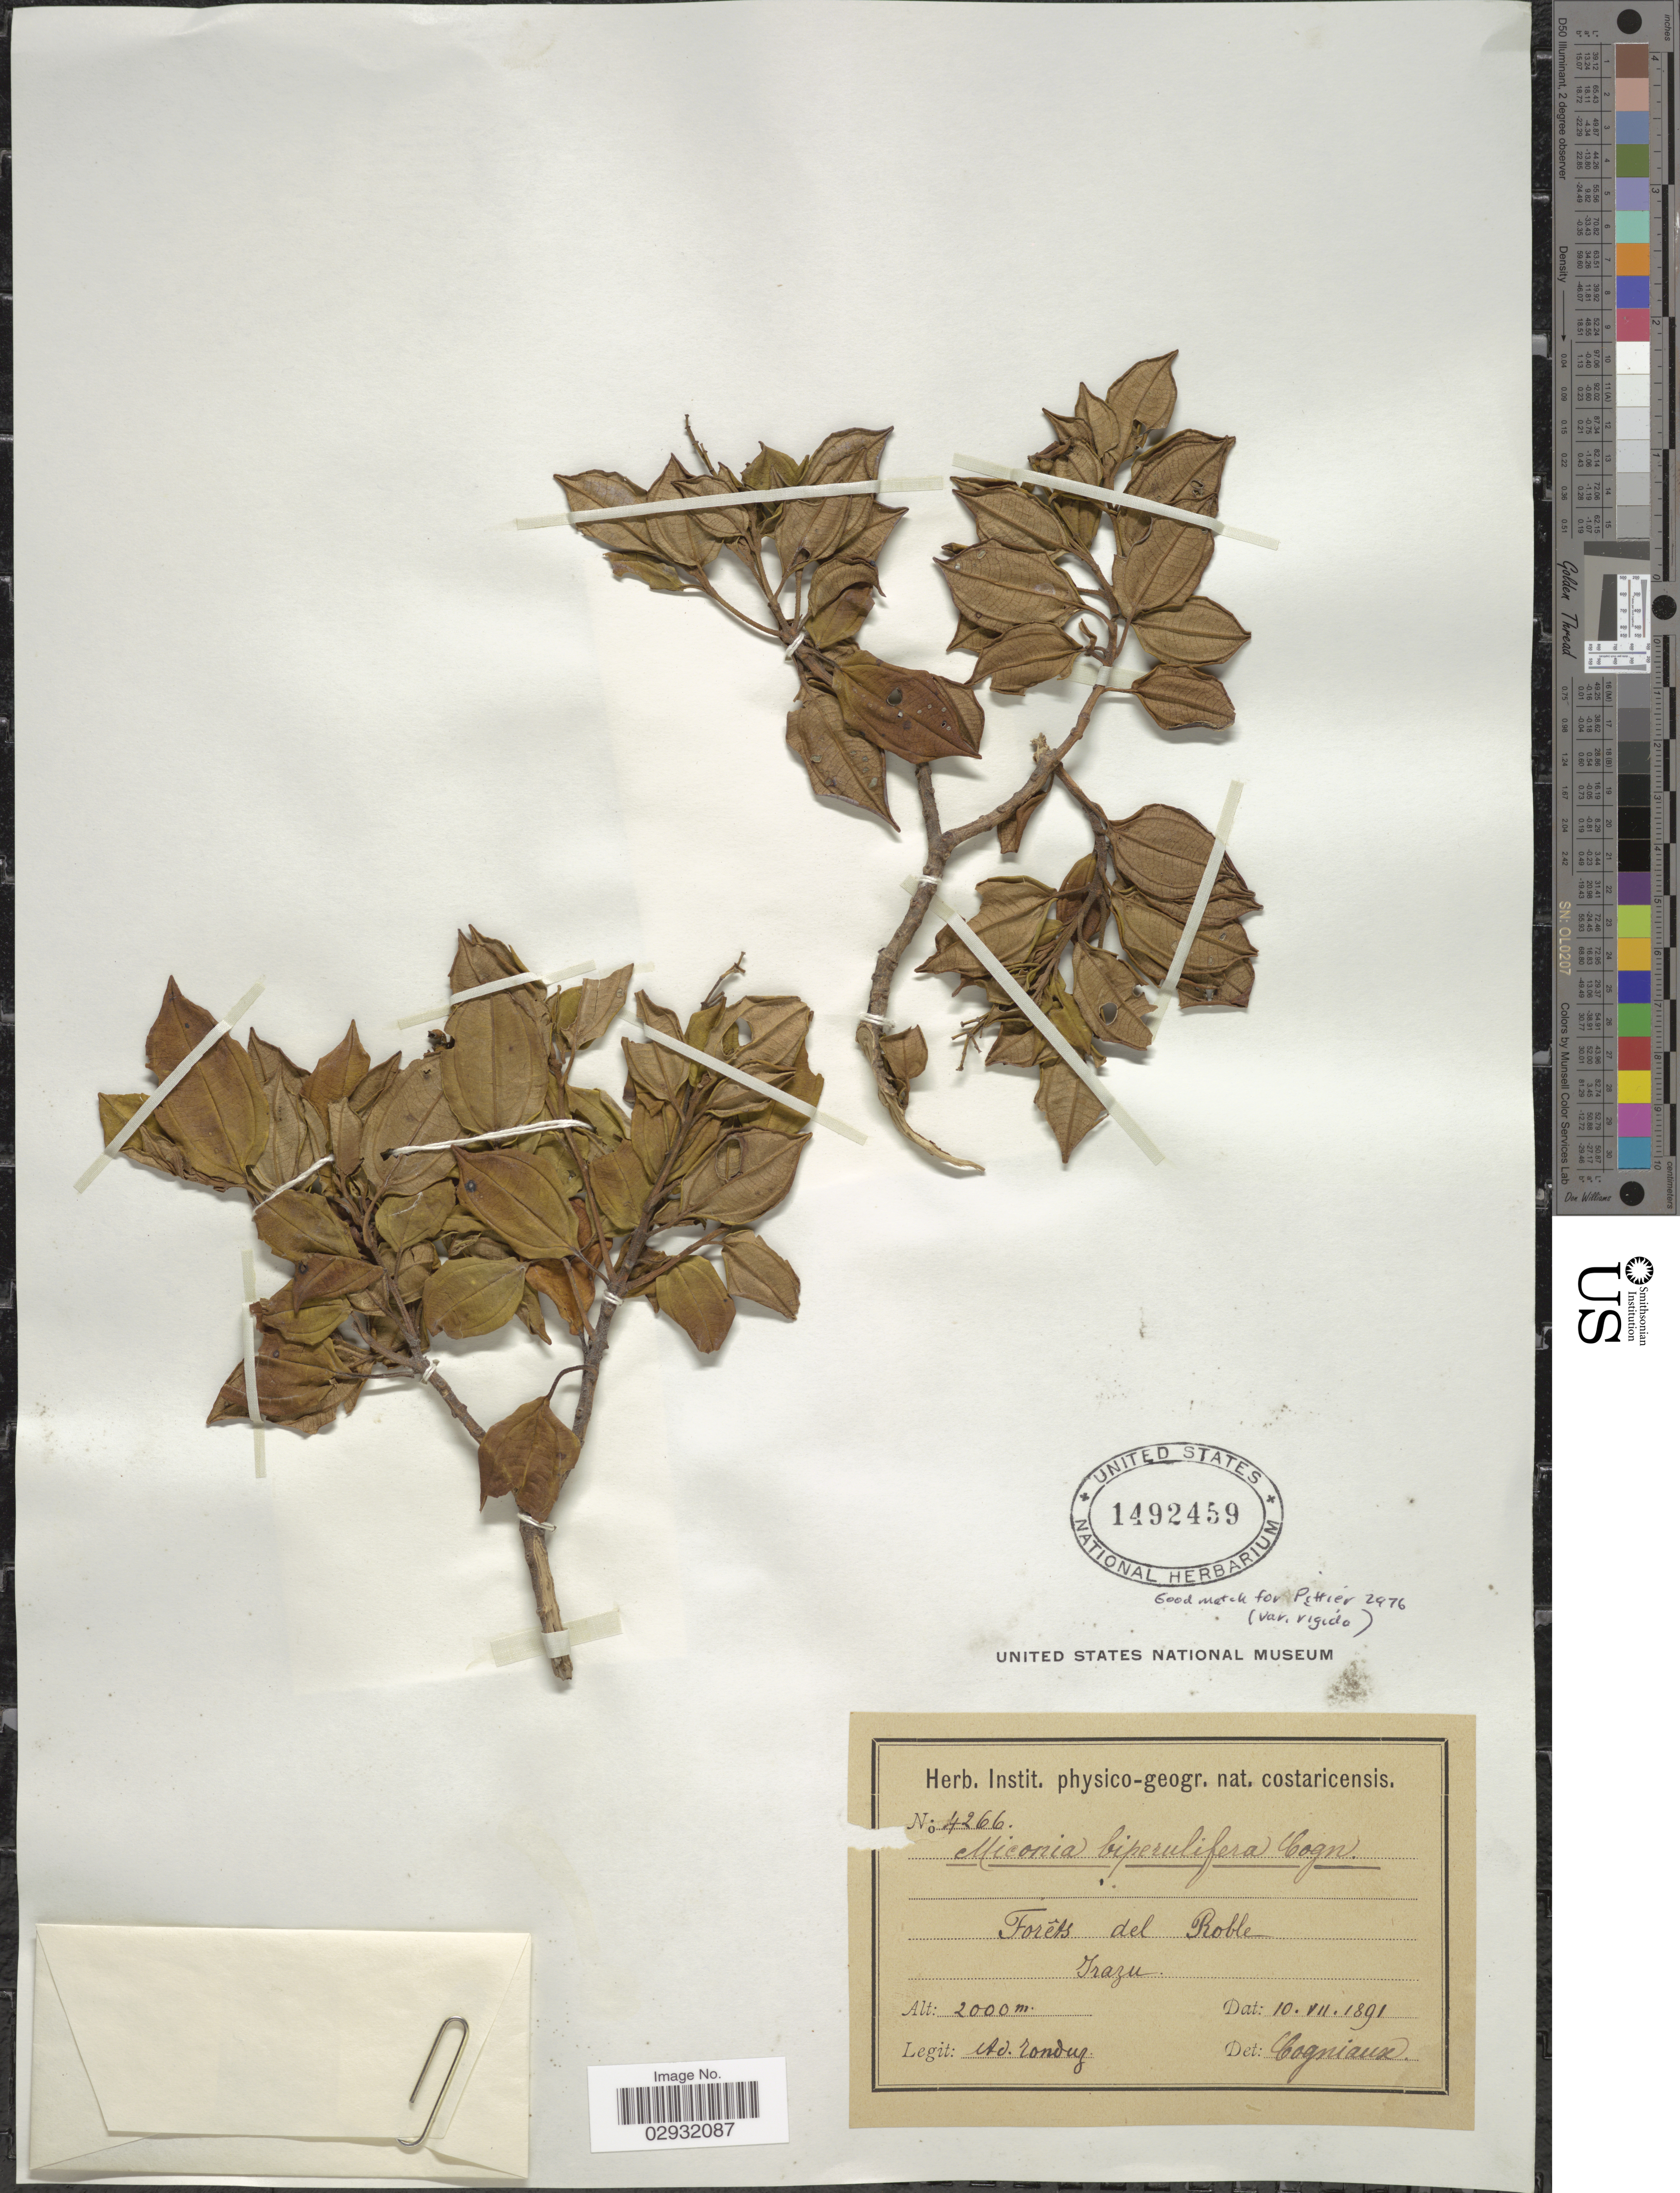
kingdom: Plantae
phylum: Tracheophyta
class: Magnoliopsida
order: Myrtales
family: Melastomataceae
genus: Miconia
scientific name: Miconia biperulifera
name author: Cogn. in A. DC.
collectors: A. Tonduz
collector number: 4266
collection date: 1891-07-10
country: Costa Rica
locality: Forêts del Roble, Trazu.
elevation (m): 2000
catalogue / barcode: US 1492459